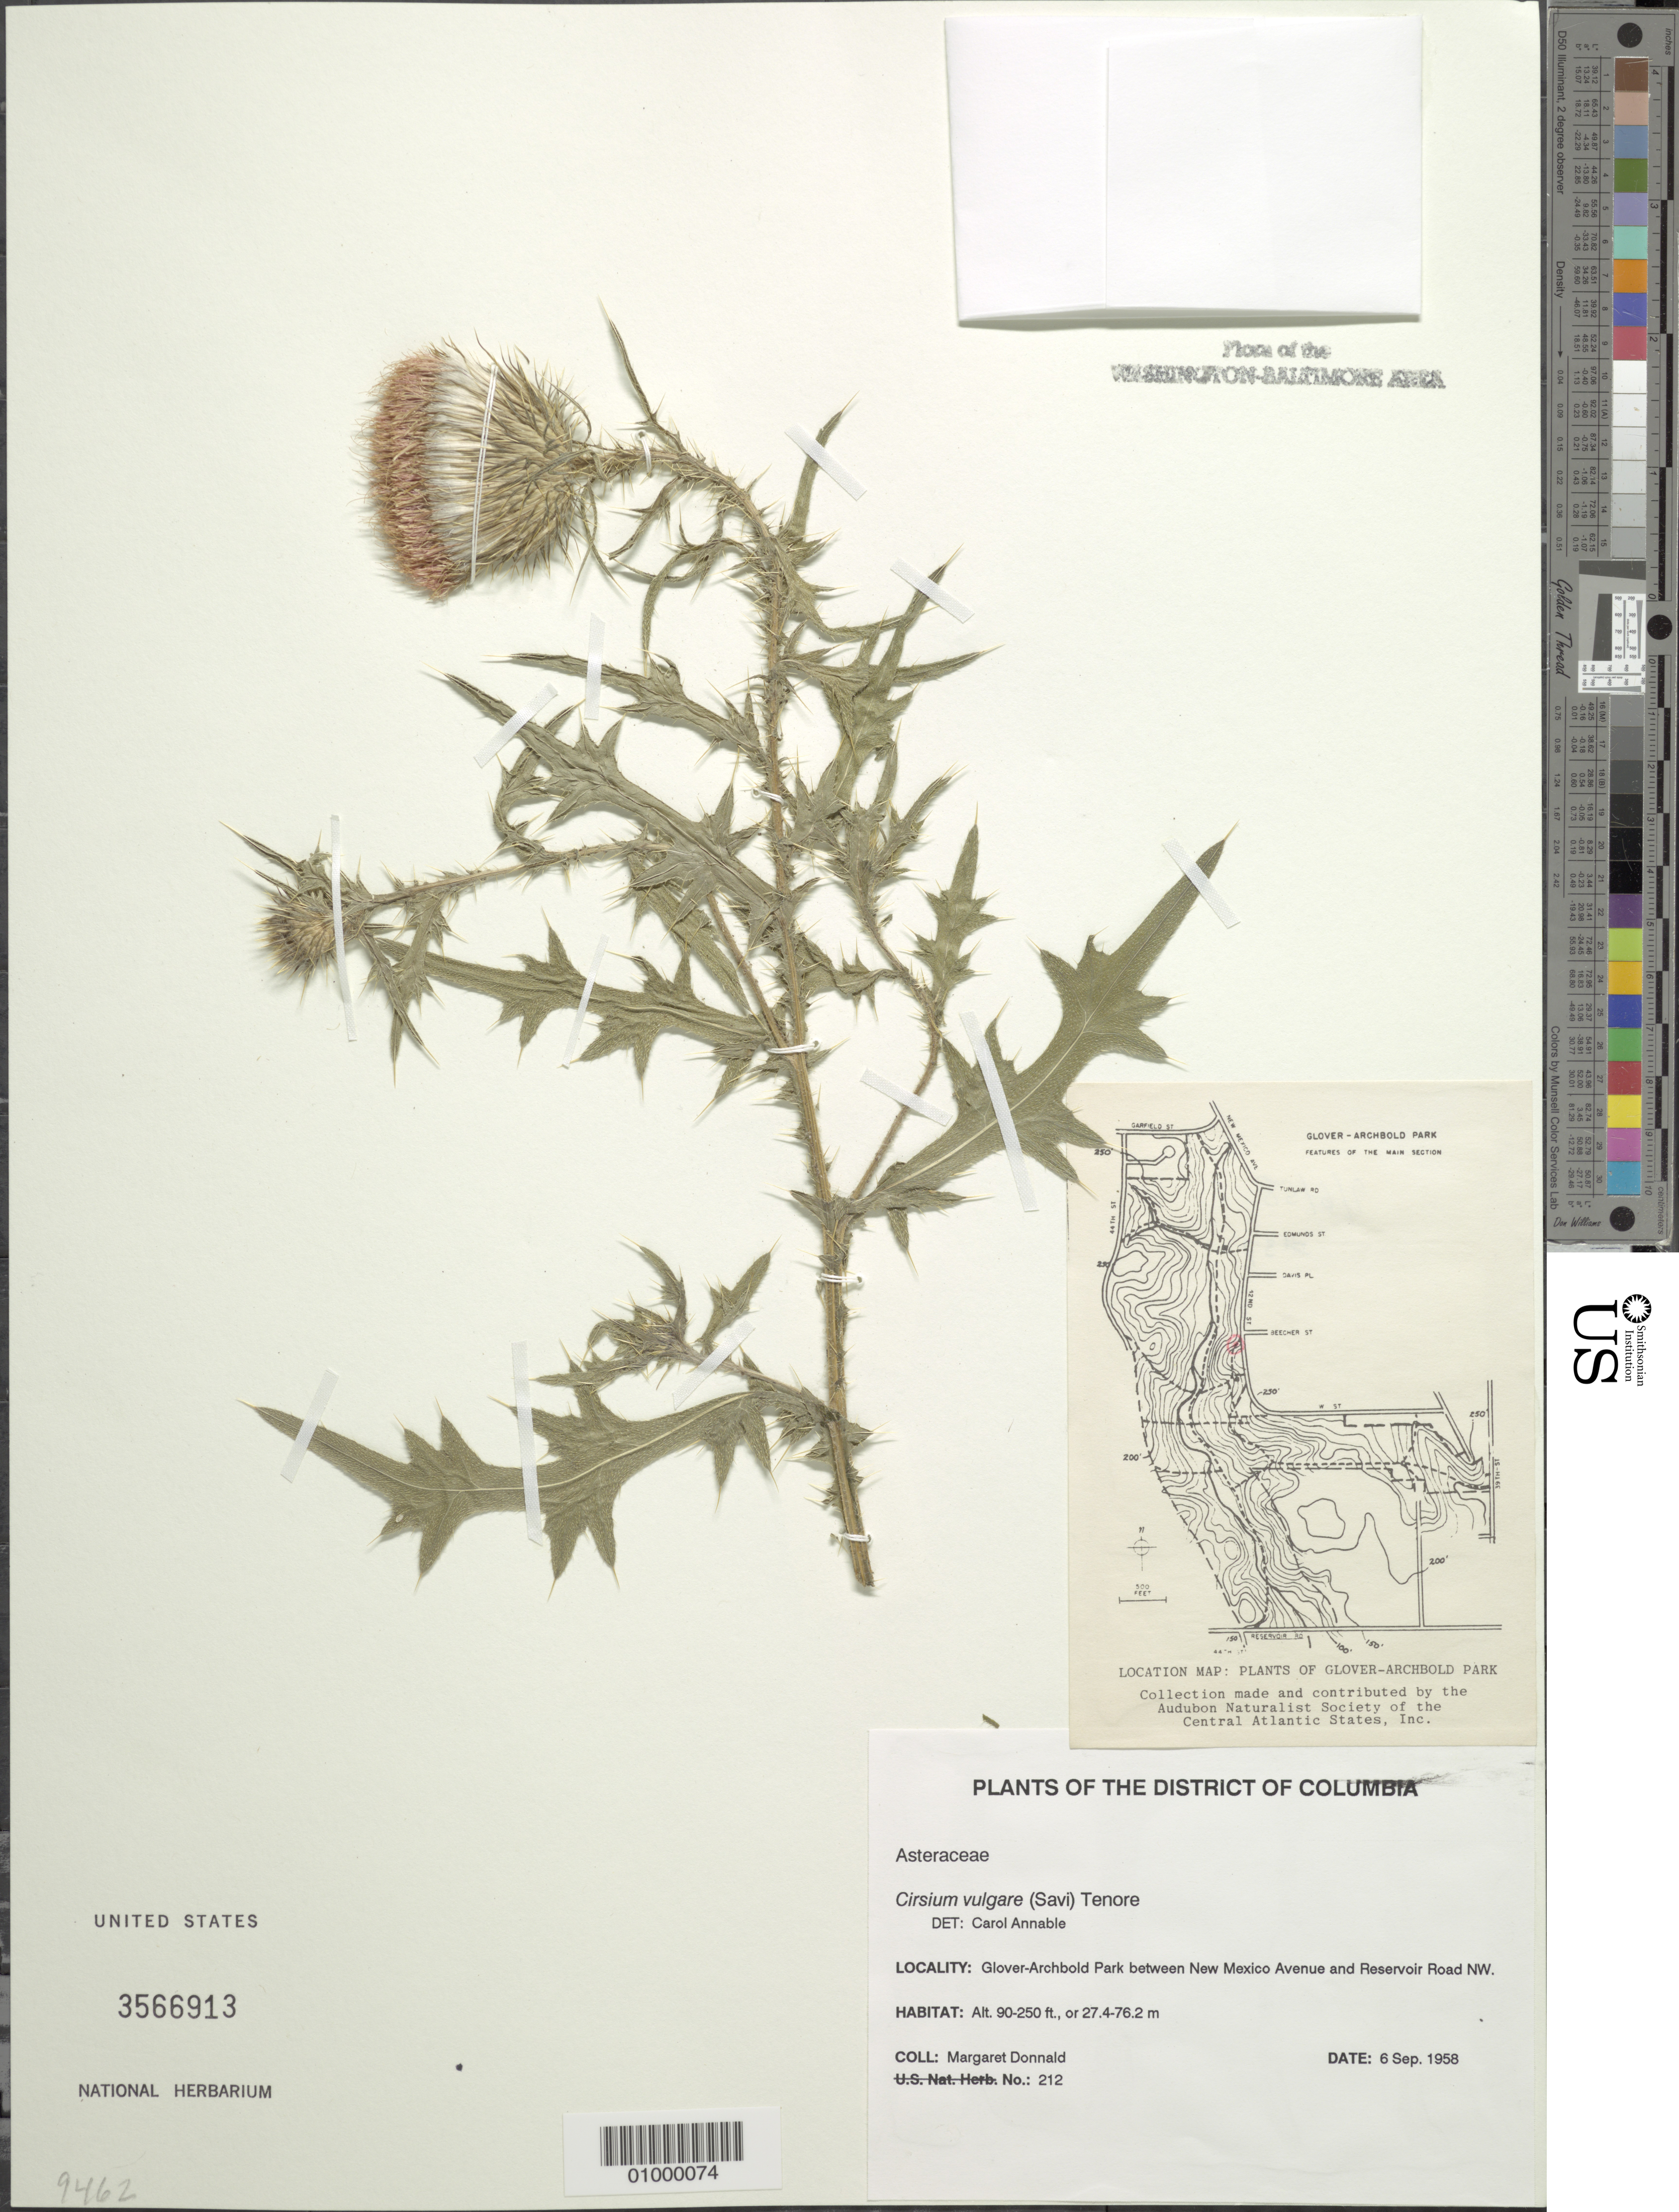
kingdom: Plantae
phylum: Tracheophyta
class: Magnoliopsida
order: Asterales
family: Asteraceae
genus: Cirsium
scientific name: Cirsium vulgare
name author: (Savi) Ten.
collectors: M. Donnald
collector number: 212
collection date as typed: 6 Sep 1958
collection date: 1958-09-06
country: United States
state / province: District of Columbia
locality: Glover-Archbold Park between New Mexico Avenue and Reservoir Road NW.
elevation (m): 27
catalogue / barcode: US 3566913